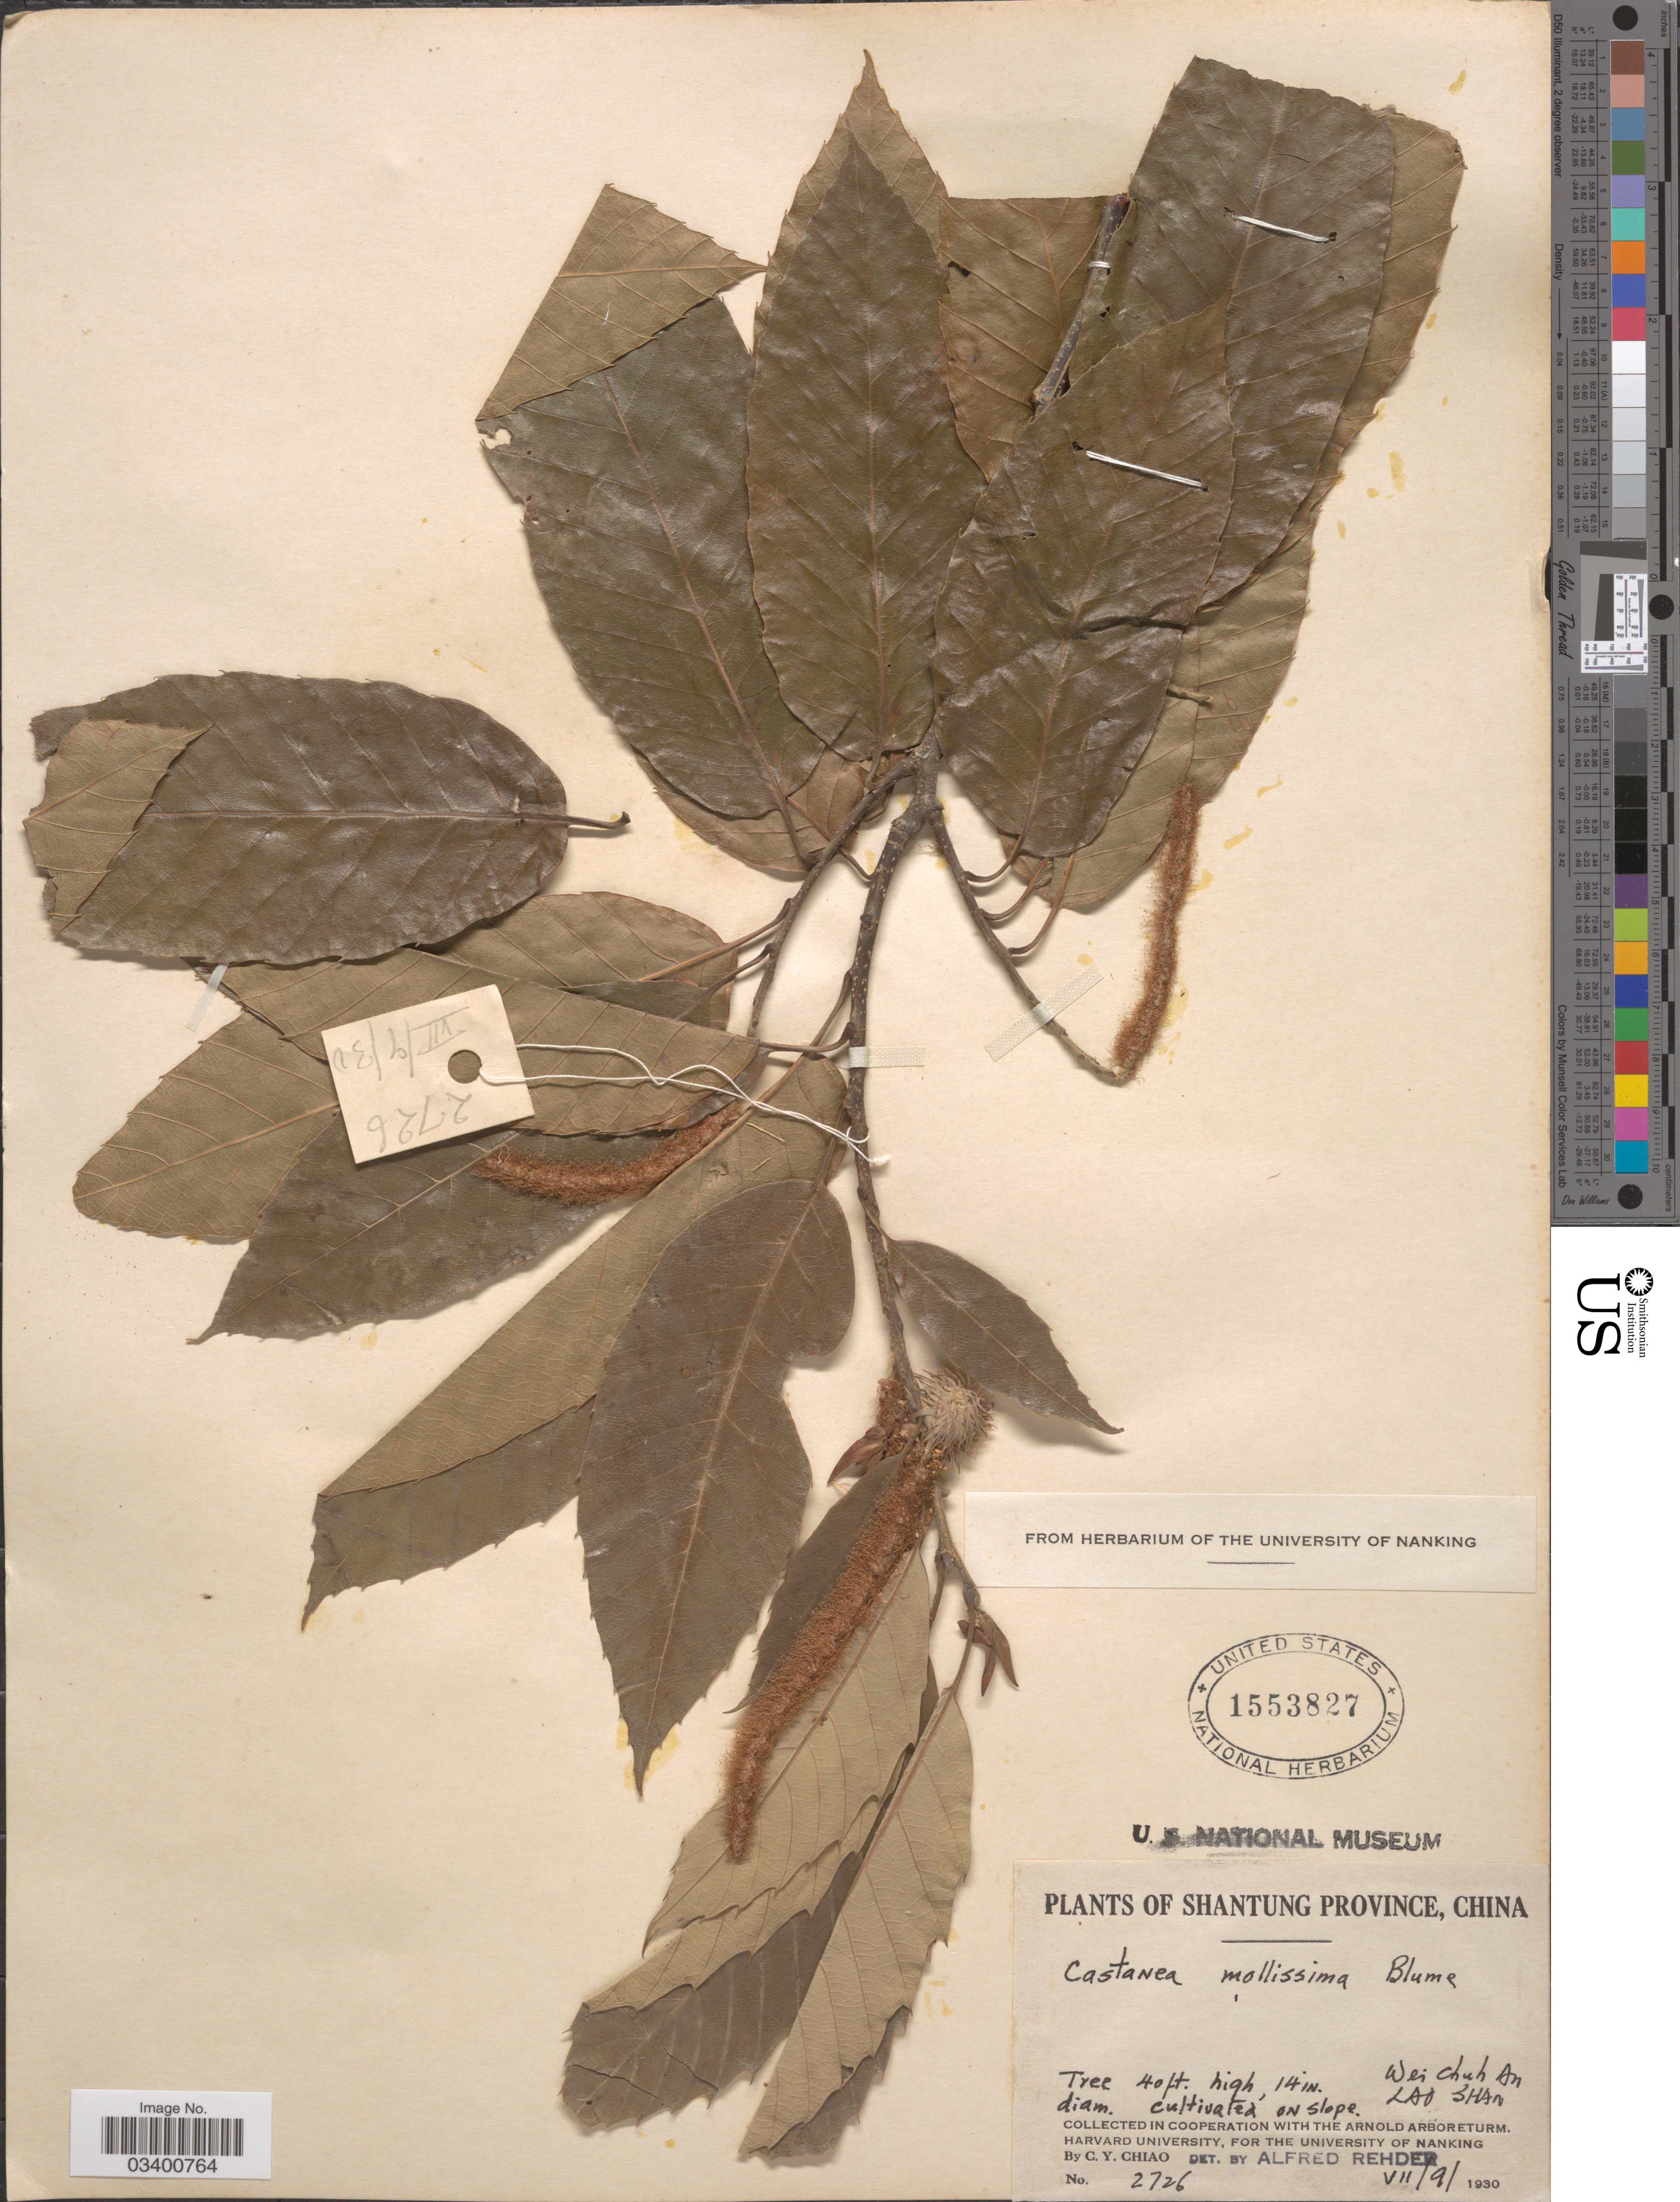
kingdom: Plantae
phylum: Tracheophyta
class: Magnoliopsida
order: Fagales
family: Fagaceae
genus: Castanea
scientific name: Castanea mollissima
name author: Blume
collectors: C. Y. Chiao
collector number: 2726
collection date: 1930-07-09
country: China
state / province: Shandong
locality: Shantung Province. Wei chuh An. Lao Shan.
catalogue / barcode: US 1553827